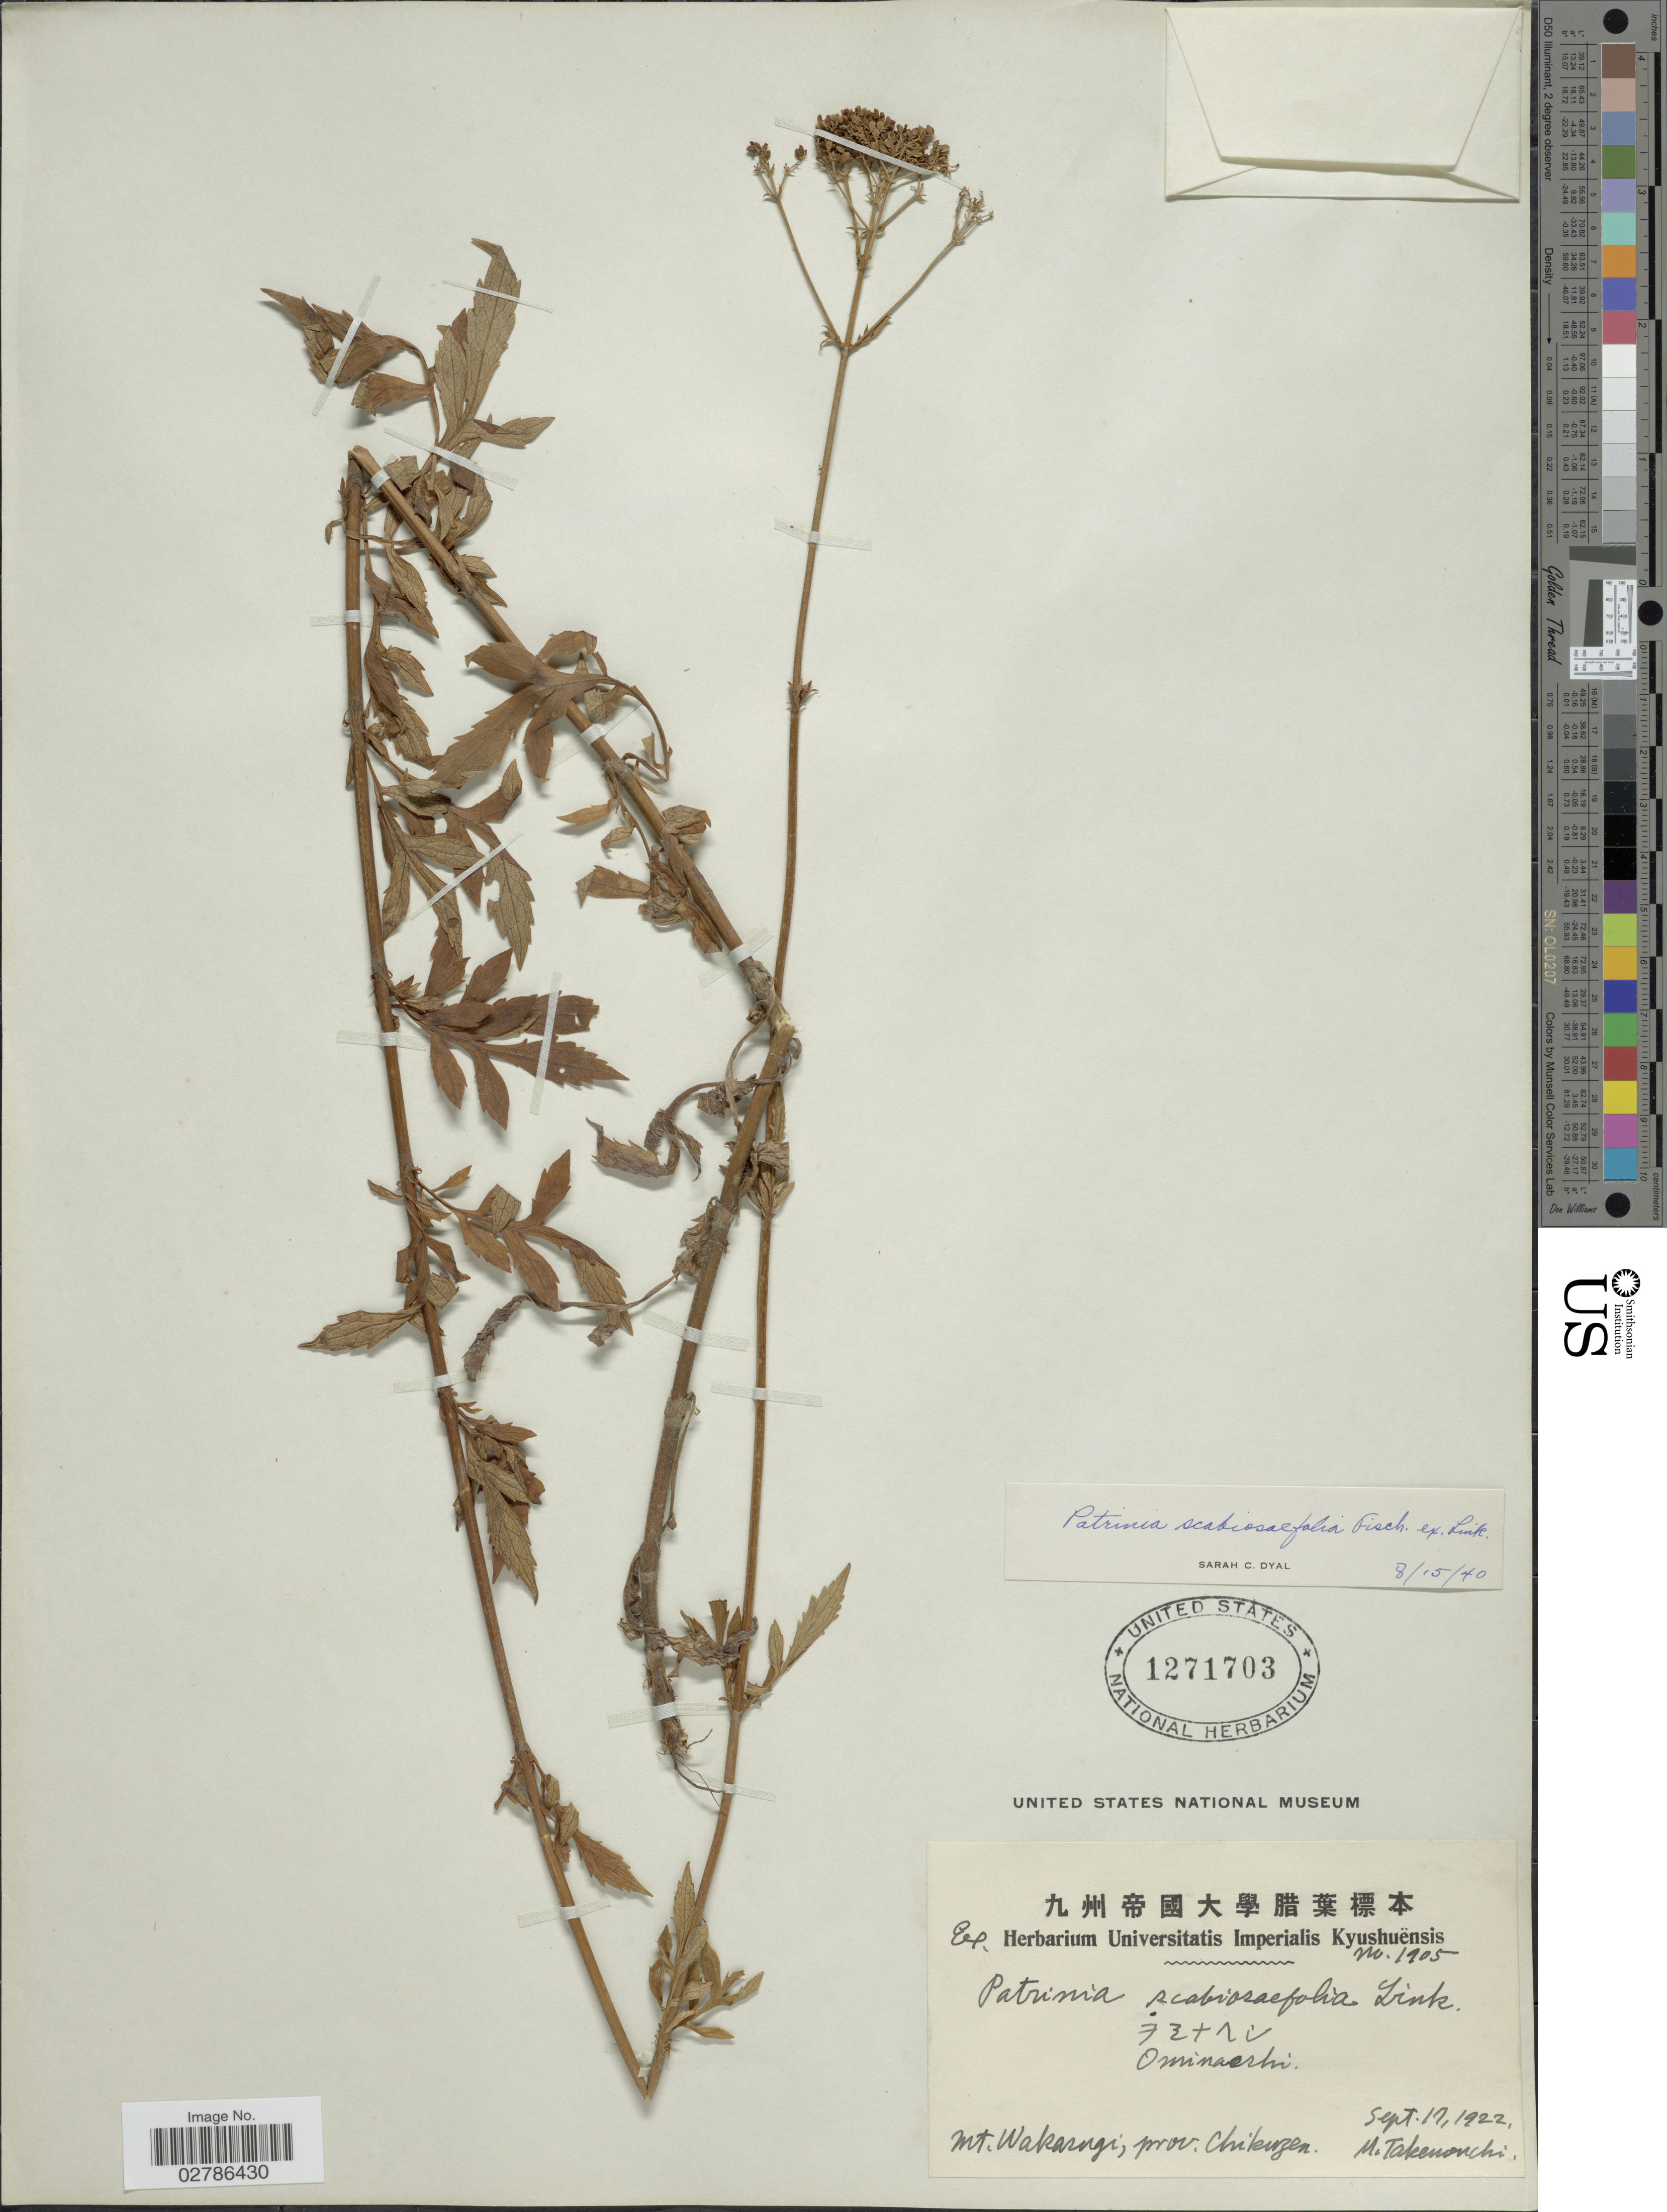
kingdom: Plantae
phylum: Tracheophyta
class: Magnoliopsida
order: Dipsacales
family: Caprifoliaceae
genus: Patrinia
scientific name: Patrinia scabiosifolia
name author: Link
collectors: M. Takenonchi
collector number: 1905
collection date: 1922-09-17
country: Japan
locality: Mt. Wakarugi, Prov. Chikuzen.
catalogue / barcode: US 1271703